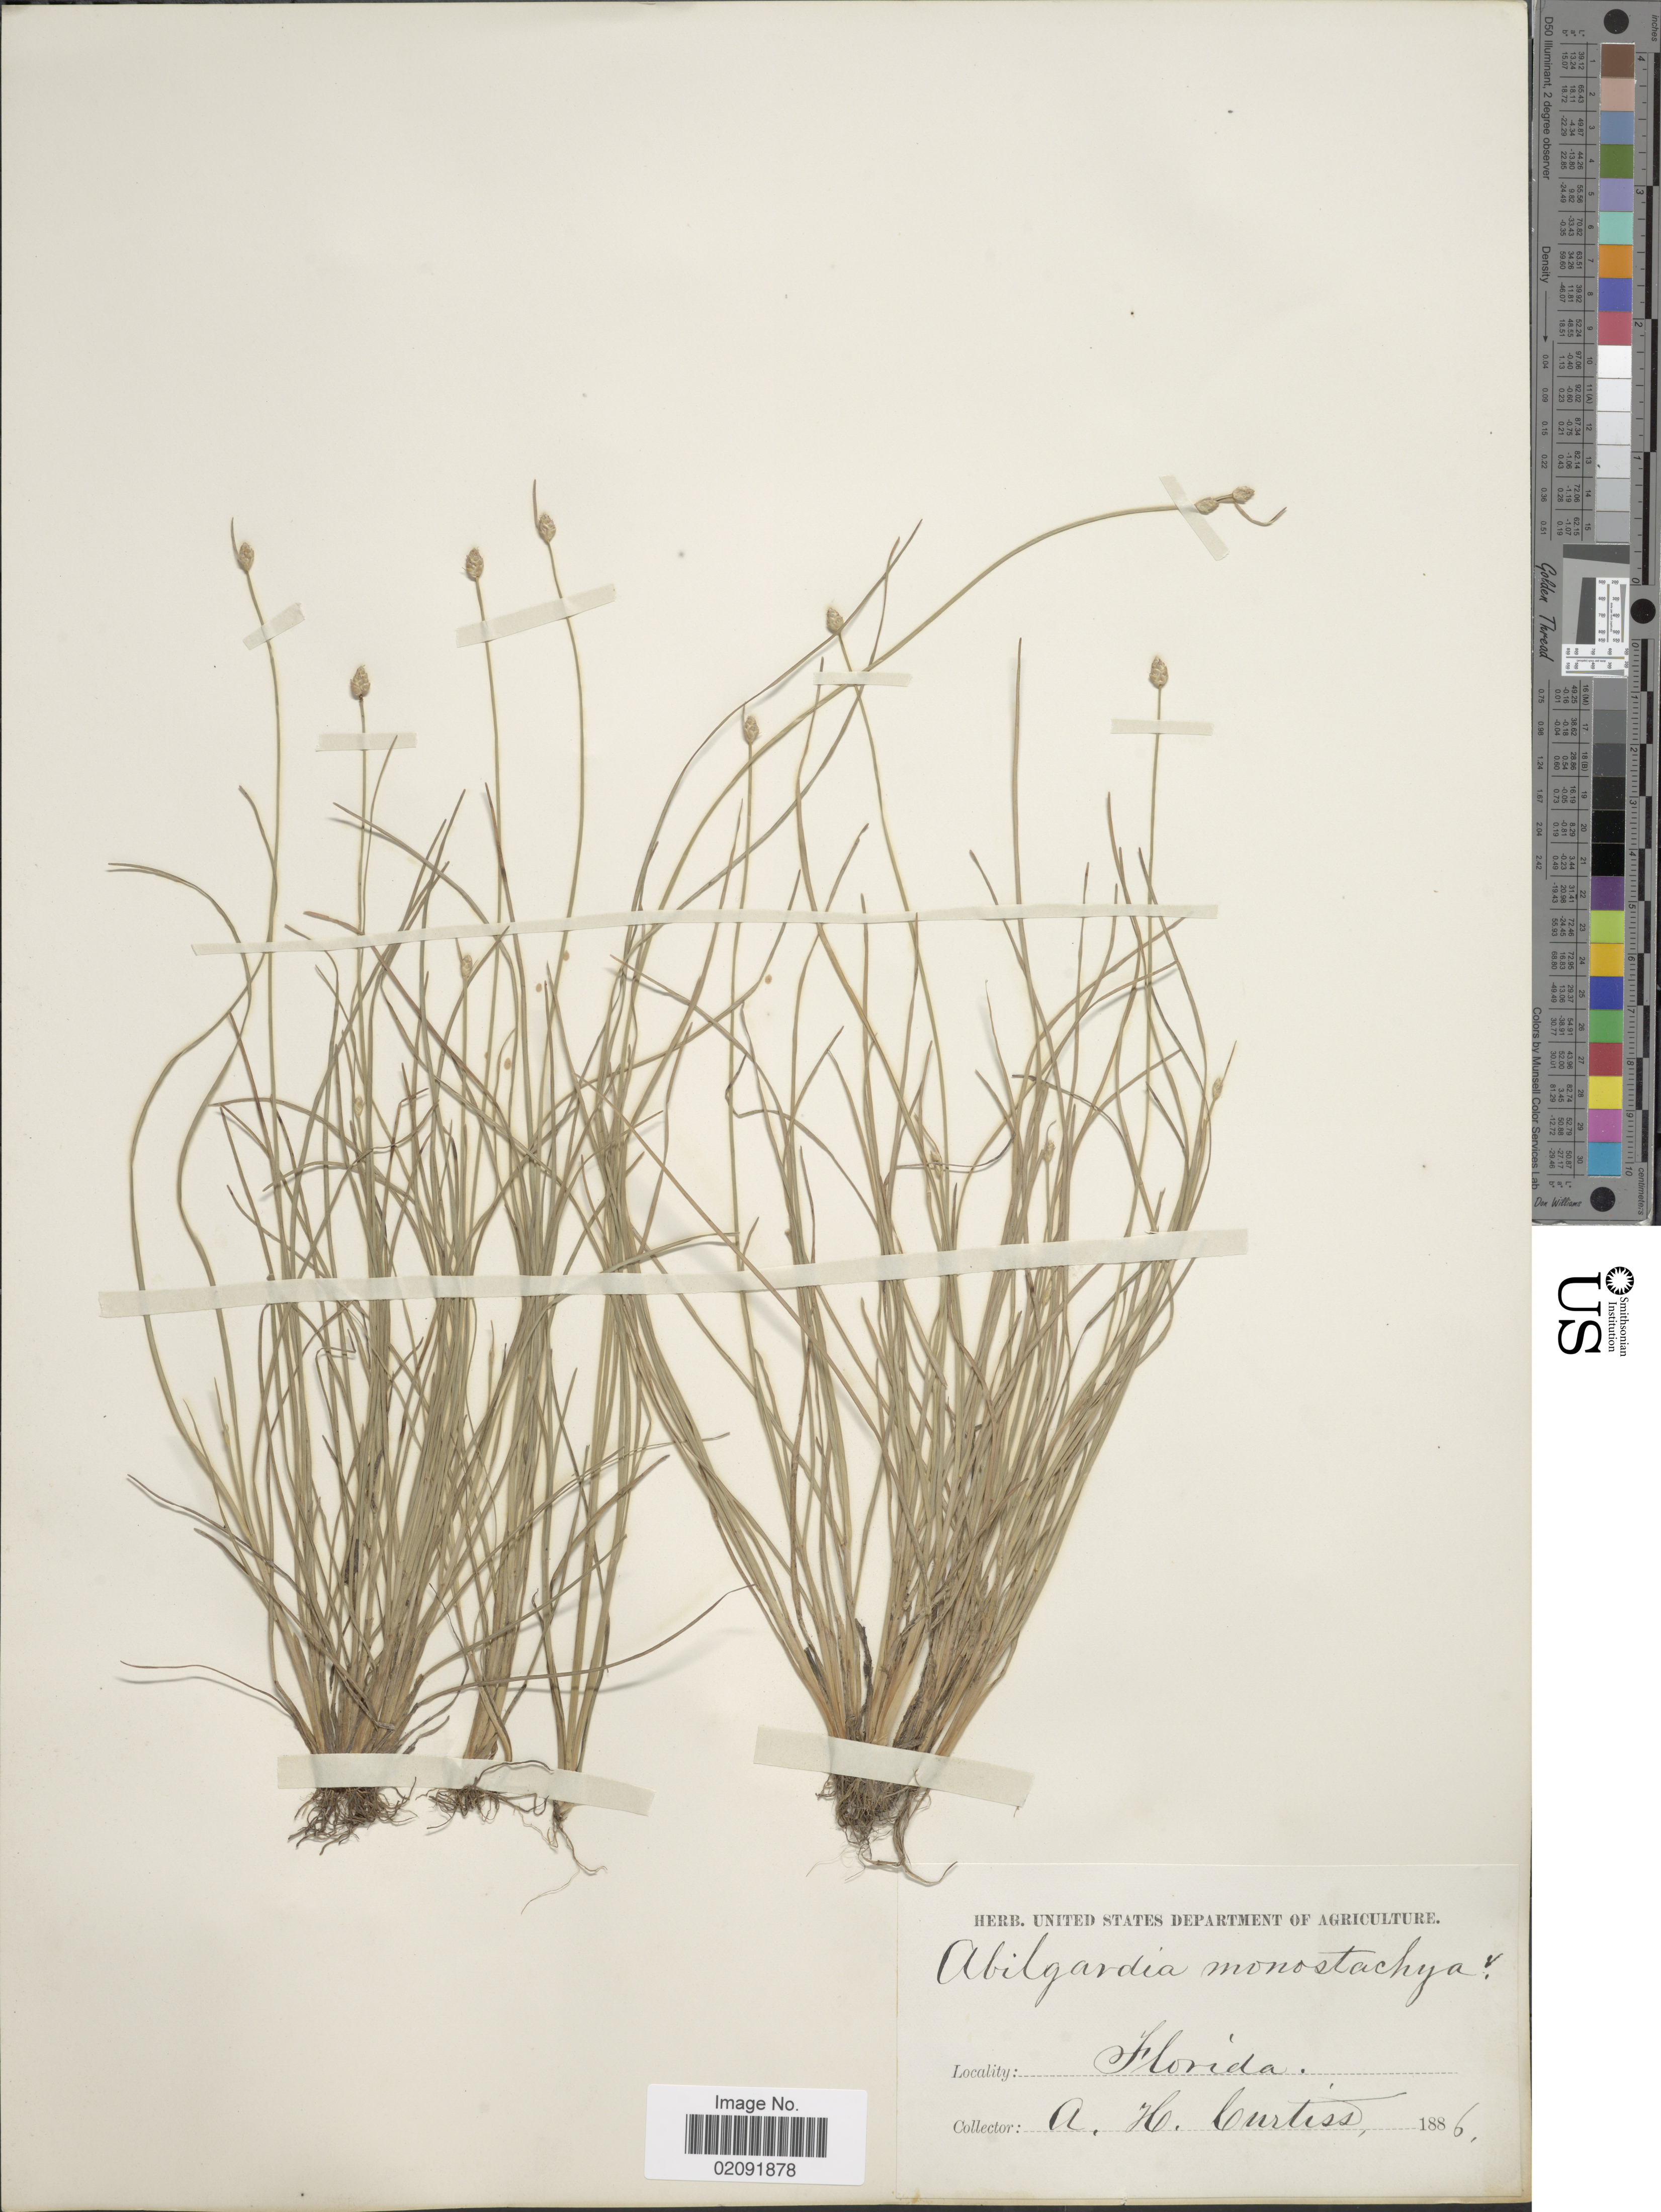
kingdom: Plantae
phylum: Tracheophyta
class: Liliopsida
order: Poales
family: Cyperaceae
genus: Fimbristylis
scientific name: Fimbristylis schoenoides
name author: (Retz.) Vahl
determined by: Strong, Mark T., (BOT), Smithsonian Institution - National Museum of Natural History (UNITED STATES)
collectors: A. H. Curtiss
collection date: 1886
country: United States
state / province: Florida